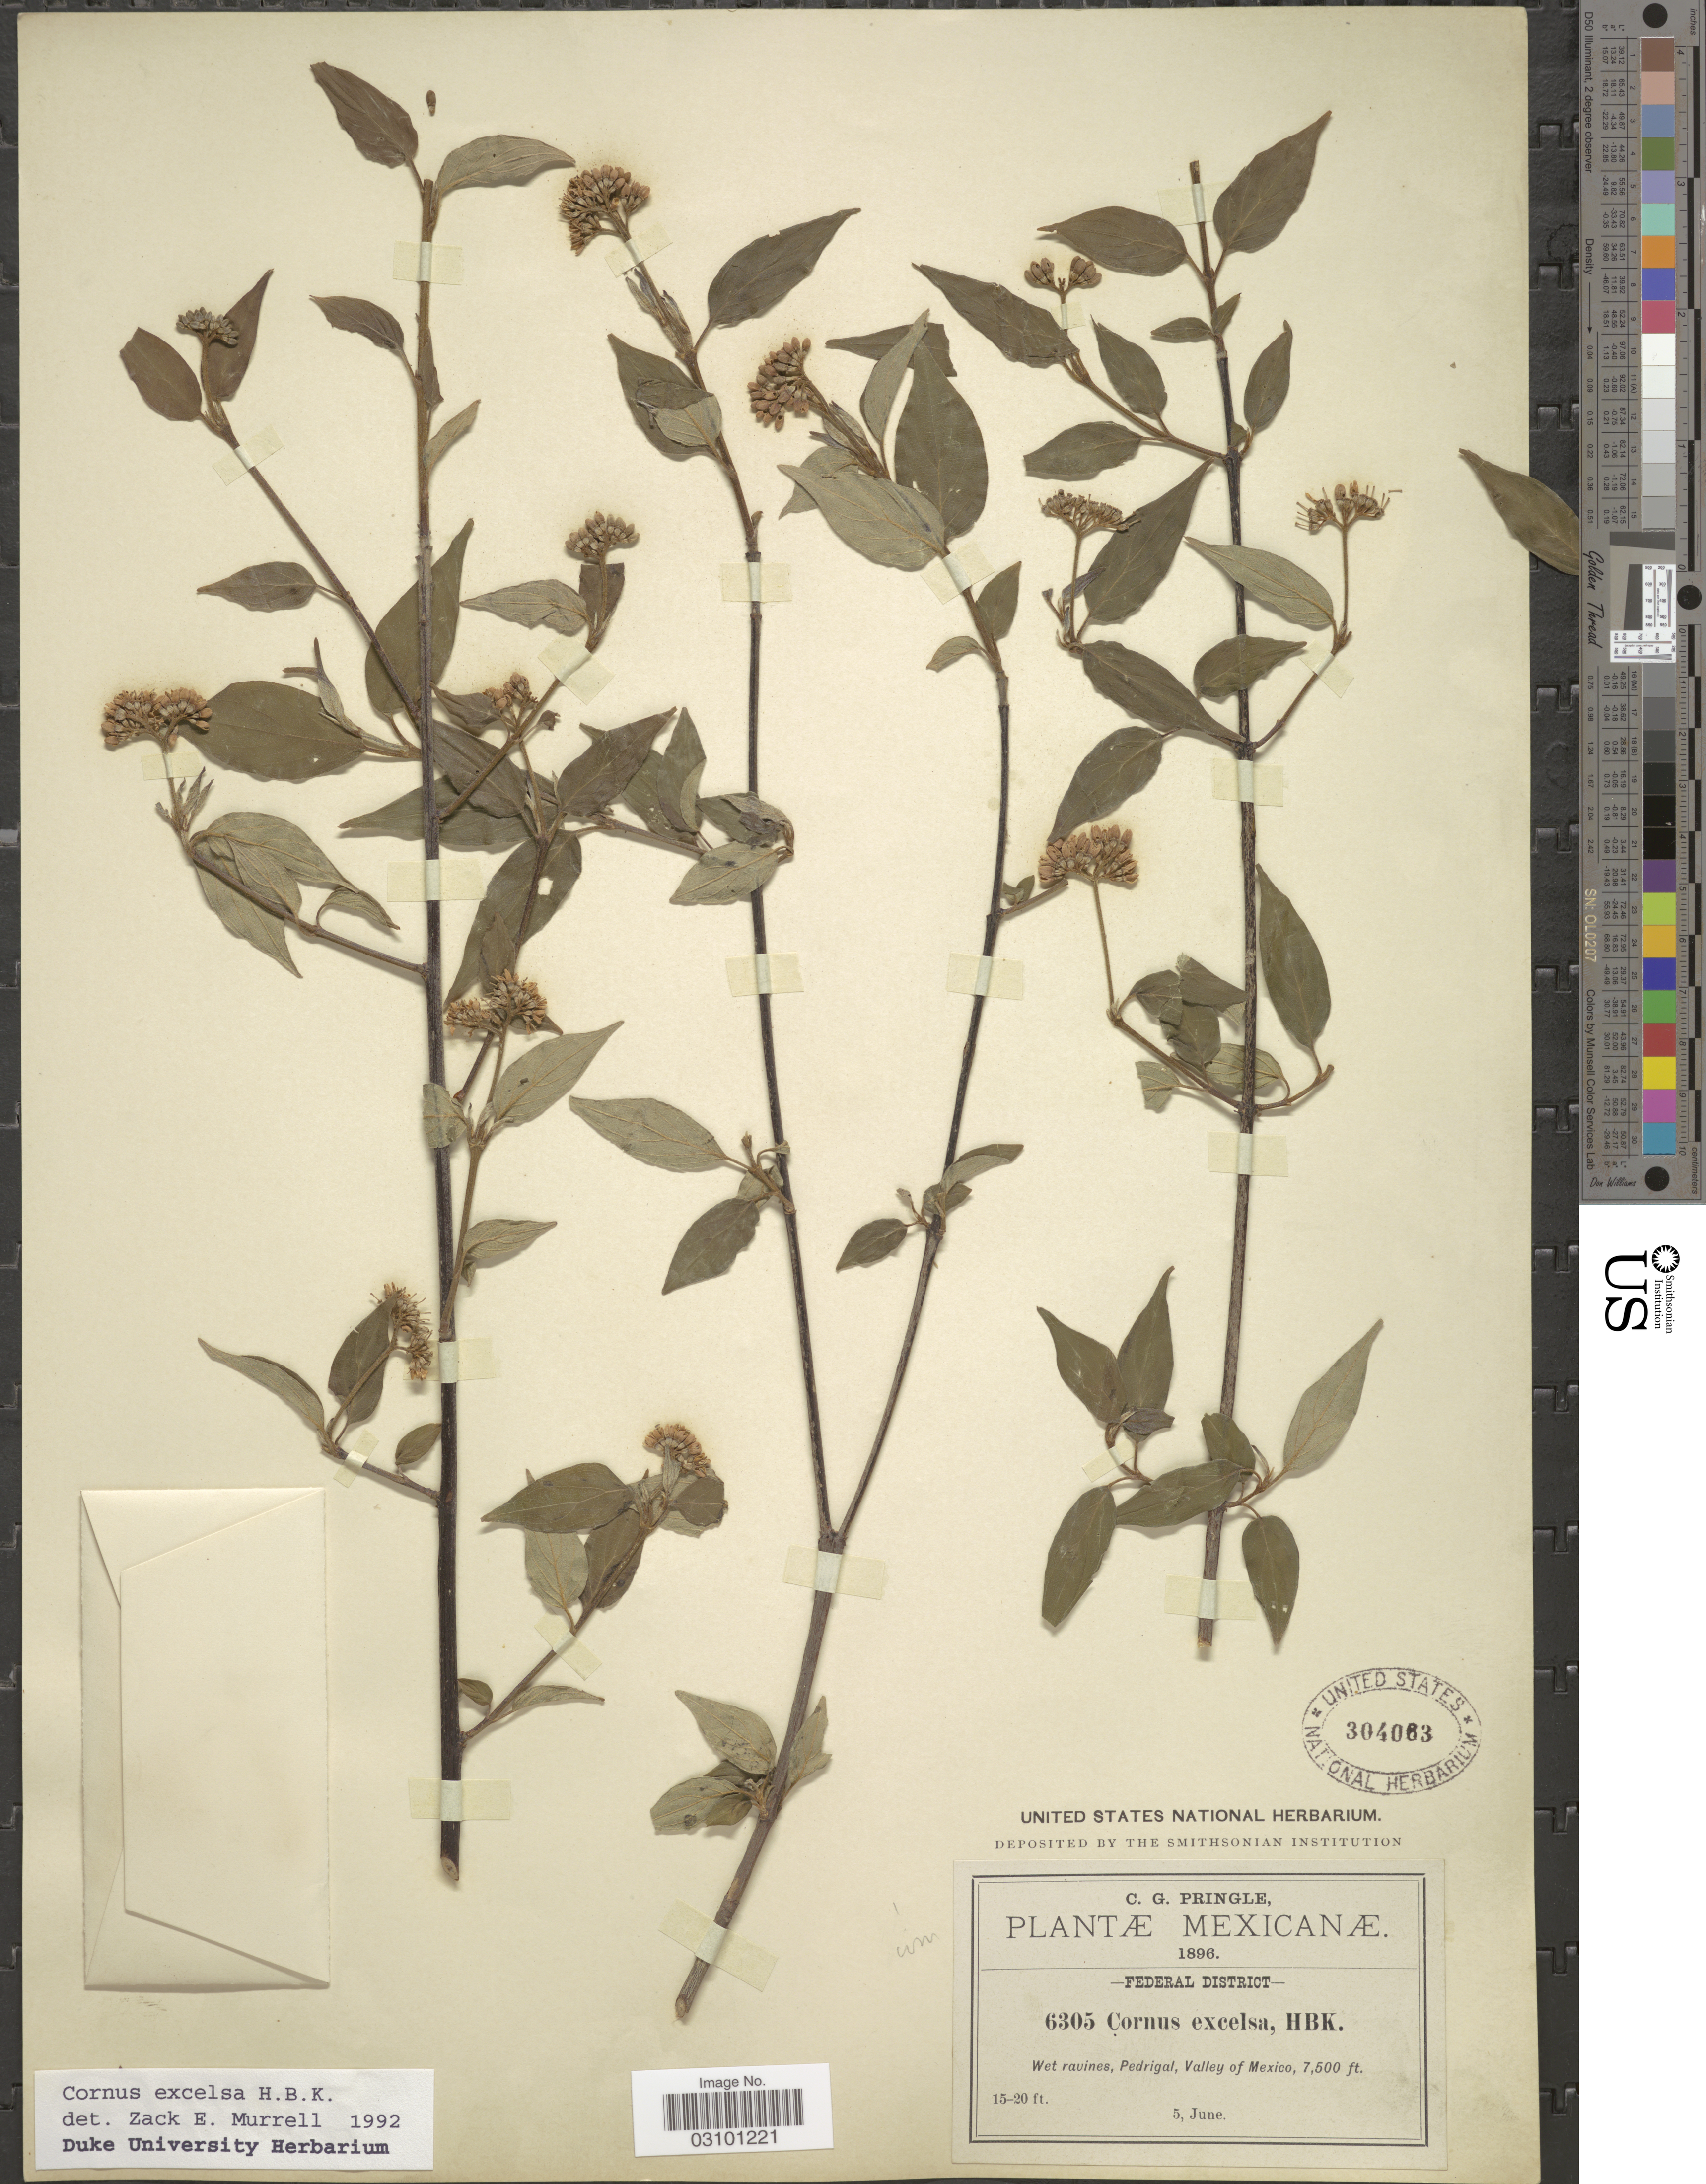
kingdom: Plantae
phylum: Tracheophyta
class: Magnoliopsida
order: Cornales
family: Cornaceae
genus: Cornus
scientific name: Cornus excelsa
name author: Kunth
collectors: C. G. Pringle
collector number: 6305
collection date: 1896-06-05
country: Mexico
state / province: Distrito Federal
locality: Federal District. Wet ravines, Pedrigal, Valley of Mexico.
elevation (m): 2286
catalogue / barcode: US 304063